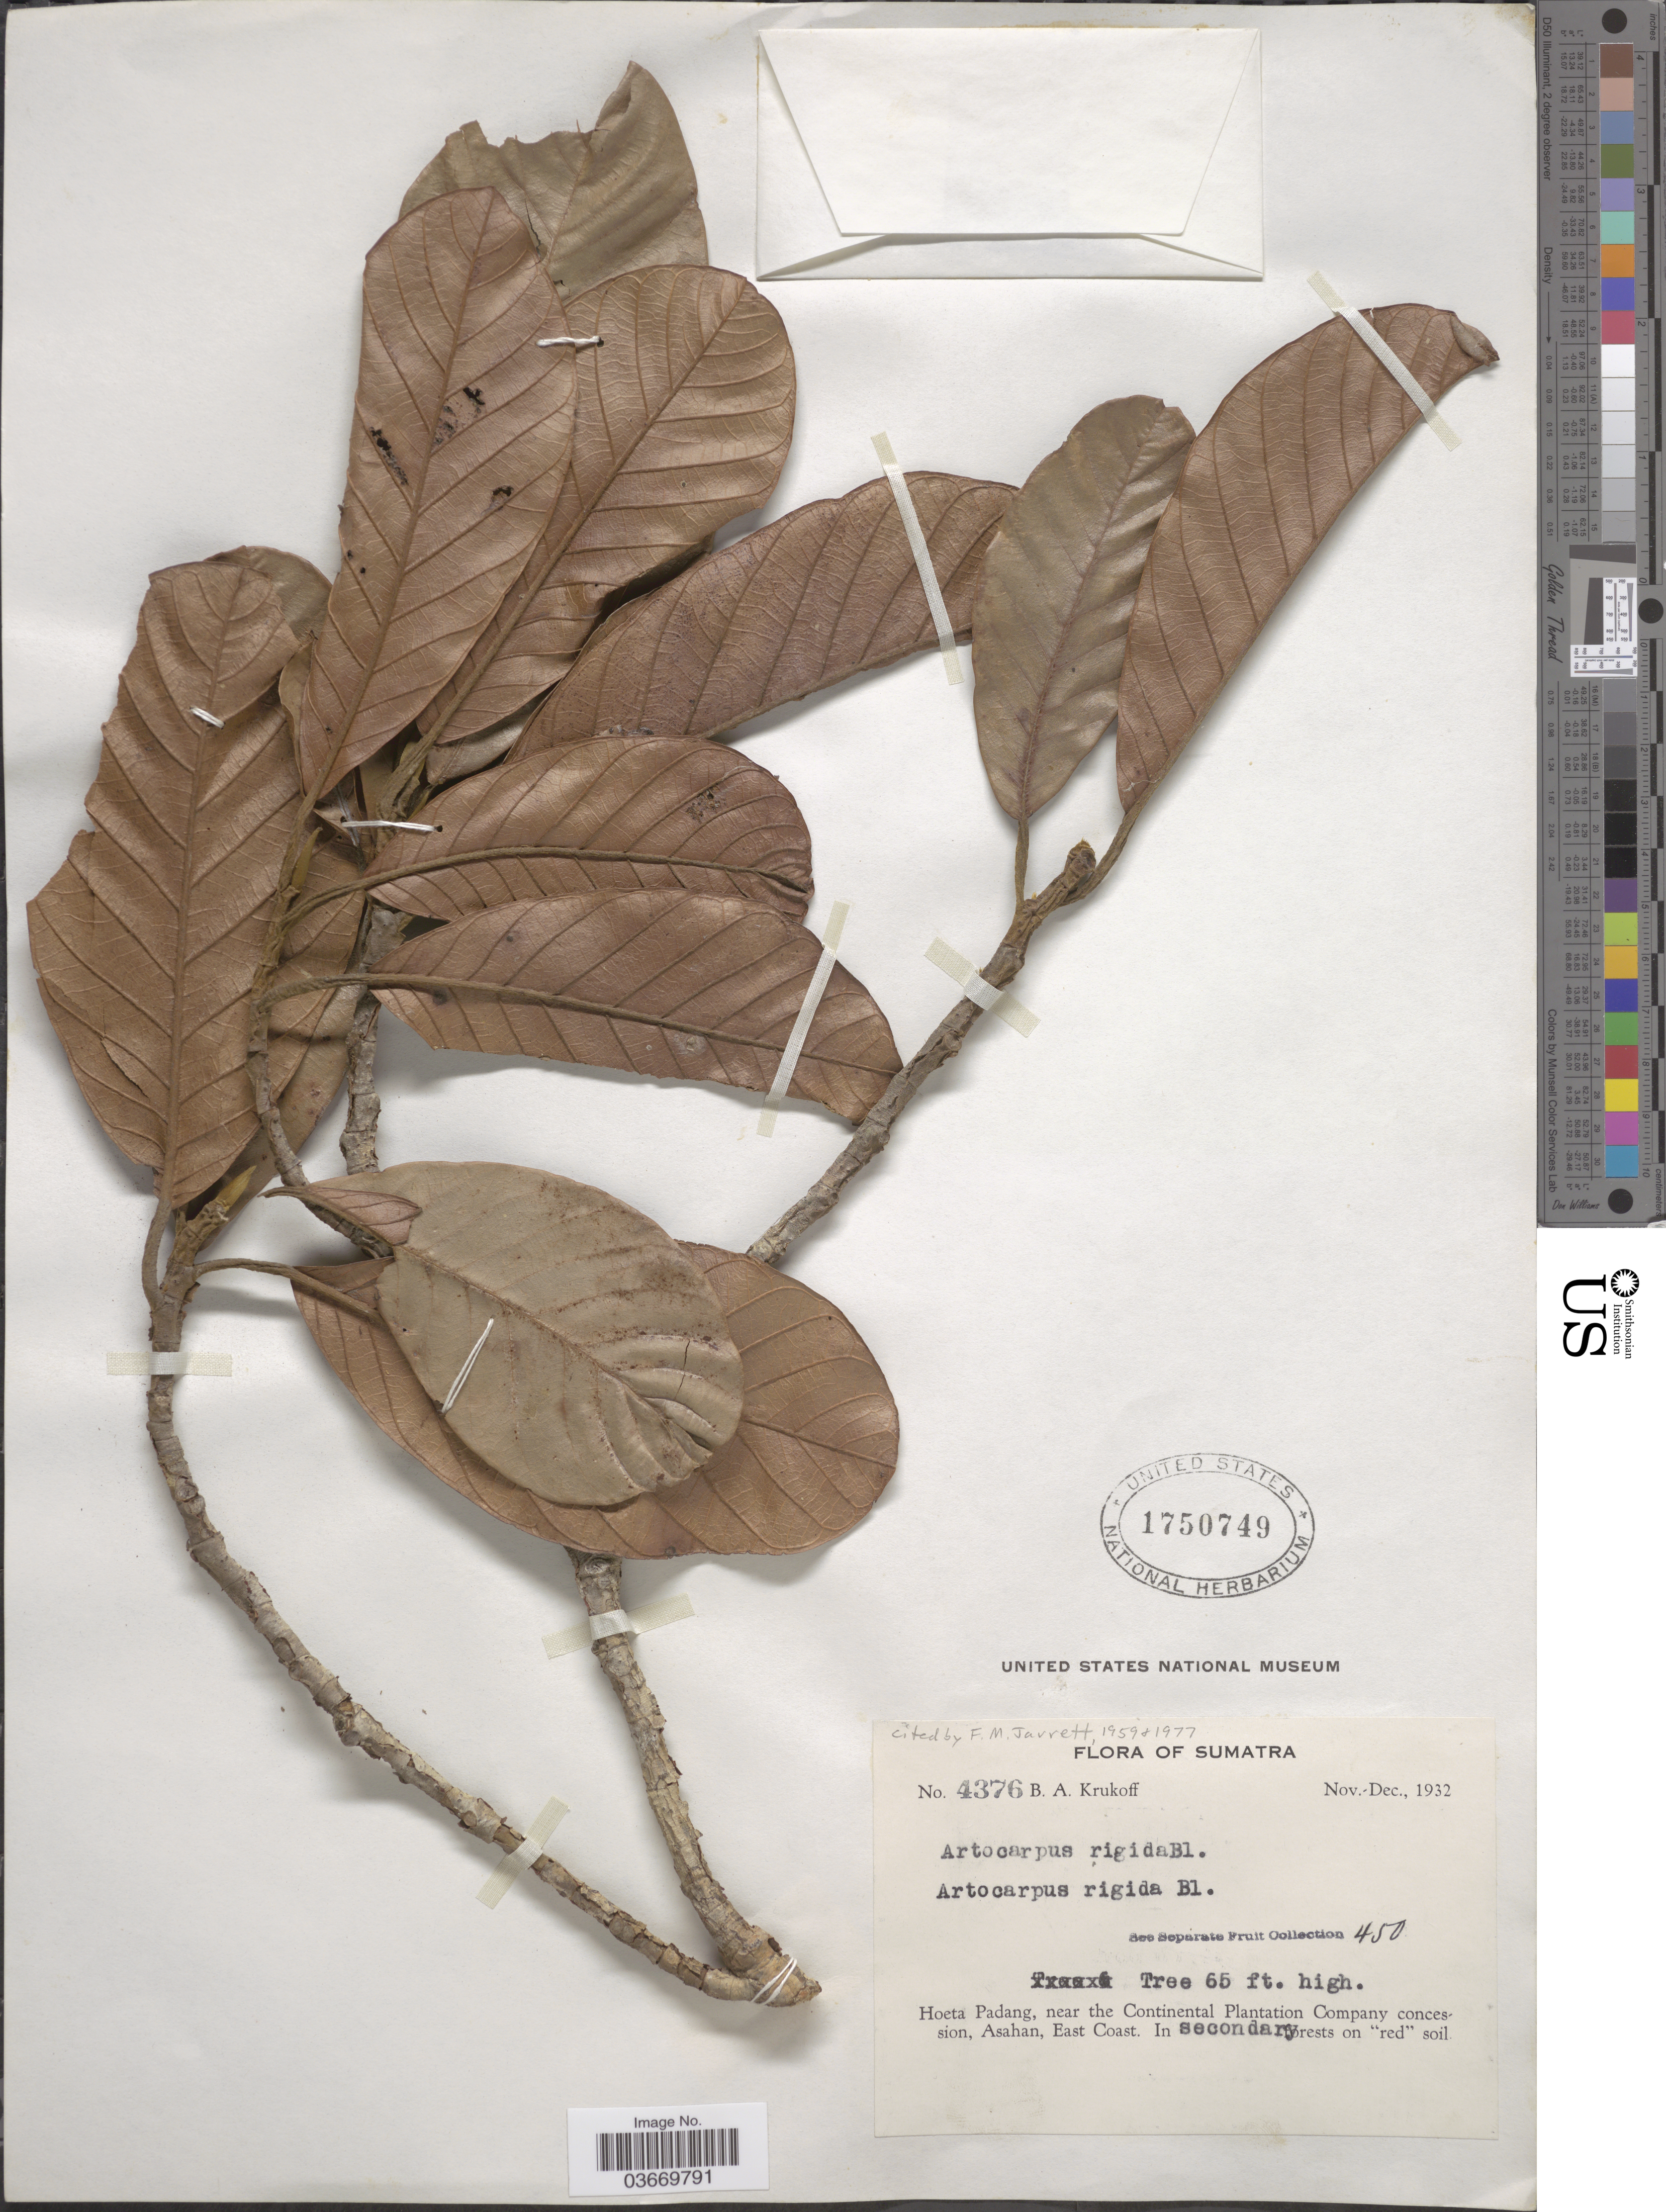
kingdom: Plantae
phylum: Tracheophyta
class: Magnoliopsida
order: Rosales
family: Moraceae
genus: Artocarpus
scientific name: Artocarpus rigidus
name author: Blume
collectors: B. A. Krukoff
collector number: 4376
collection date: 1932-11/1932-12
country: Indonesia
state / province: Sumatra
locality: Hoeta Padang, near the Continental Plantation Company concession, Asahan, East Coast.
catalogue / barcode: US 1750749